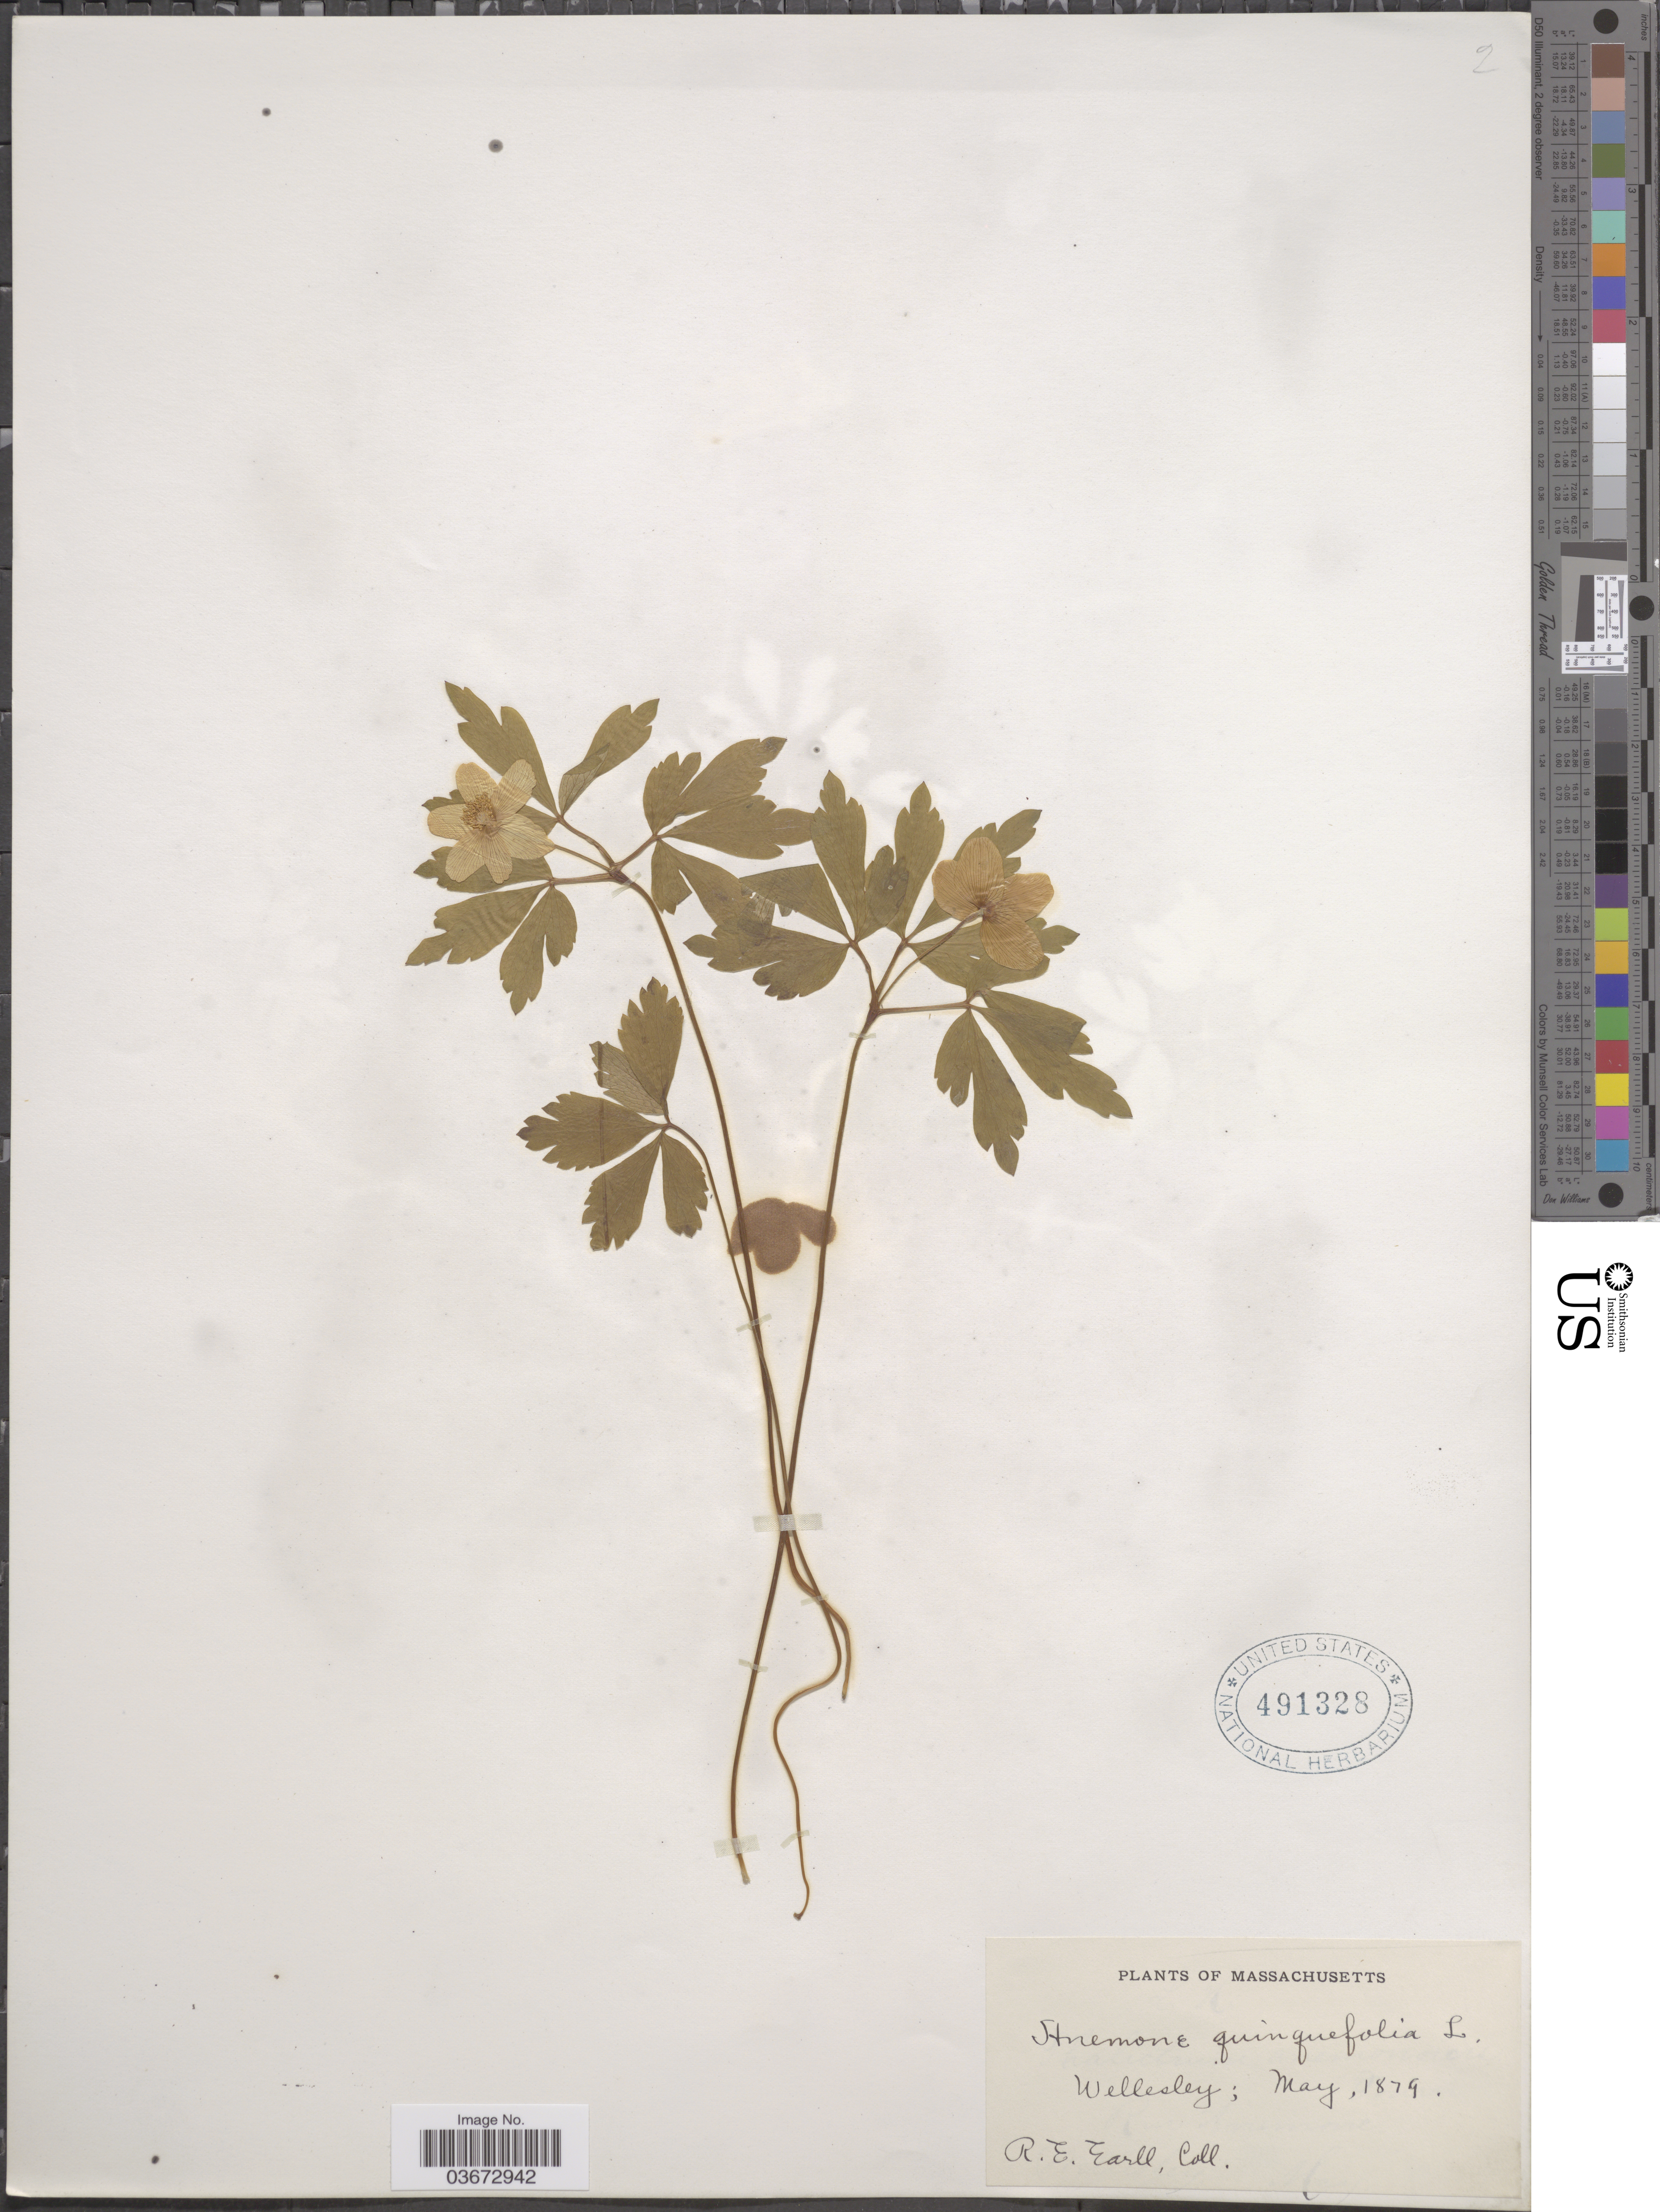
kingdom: Plantae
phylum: Tracheophyta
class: Magnoliopsida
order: Ranunculales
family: Ranunculaceae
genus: Anemone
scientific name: Anemone quinquefolia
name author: L.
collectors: R. Earll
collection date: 1879-05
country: United States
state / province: Massachusetts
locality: Wellesley.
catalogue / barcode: US 491328